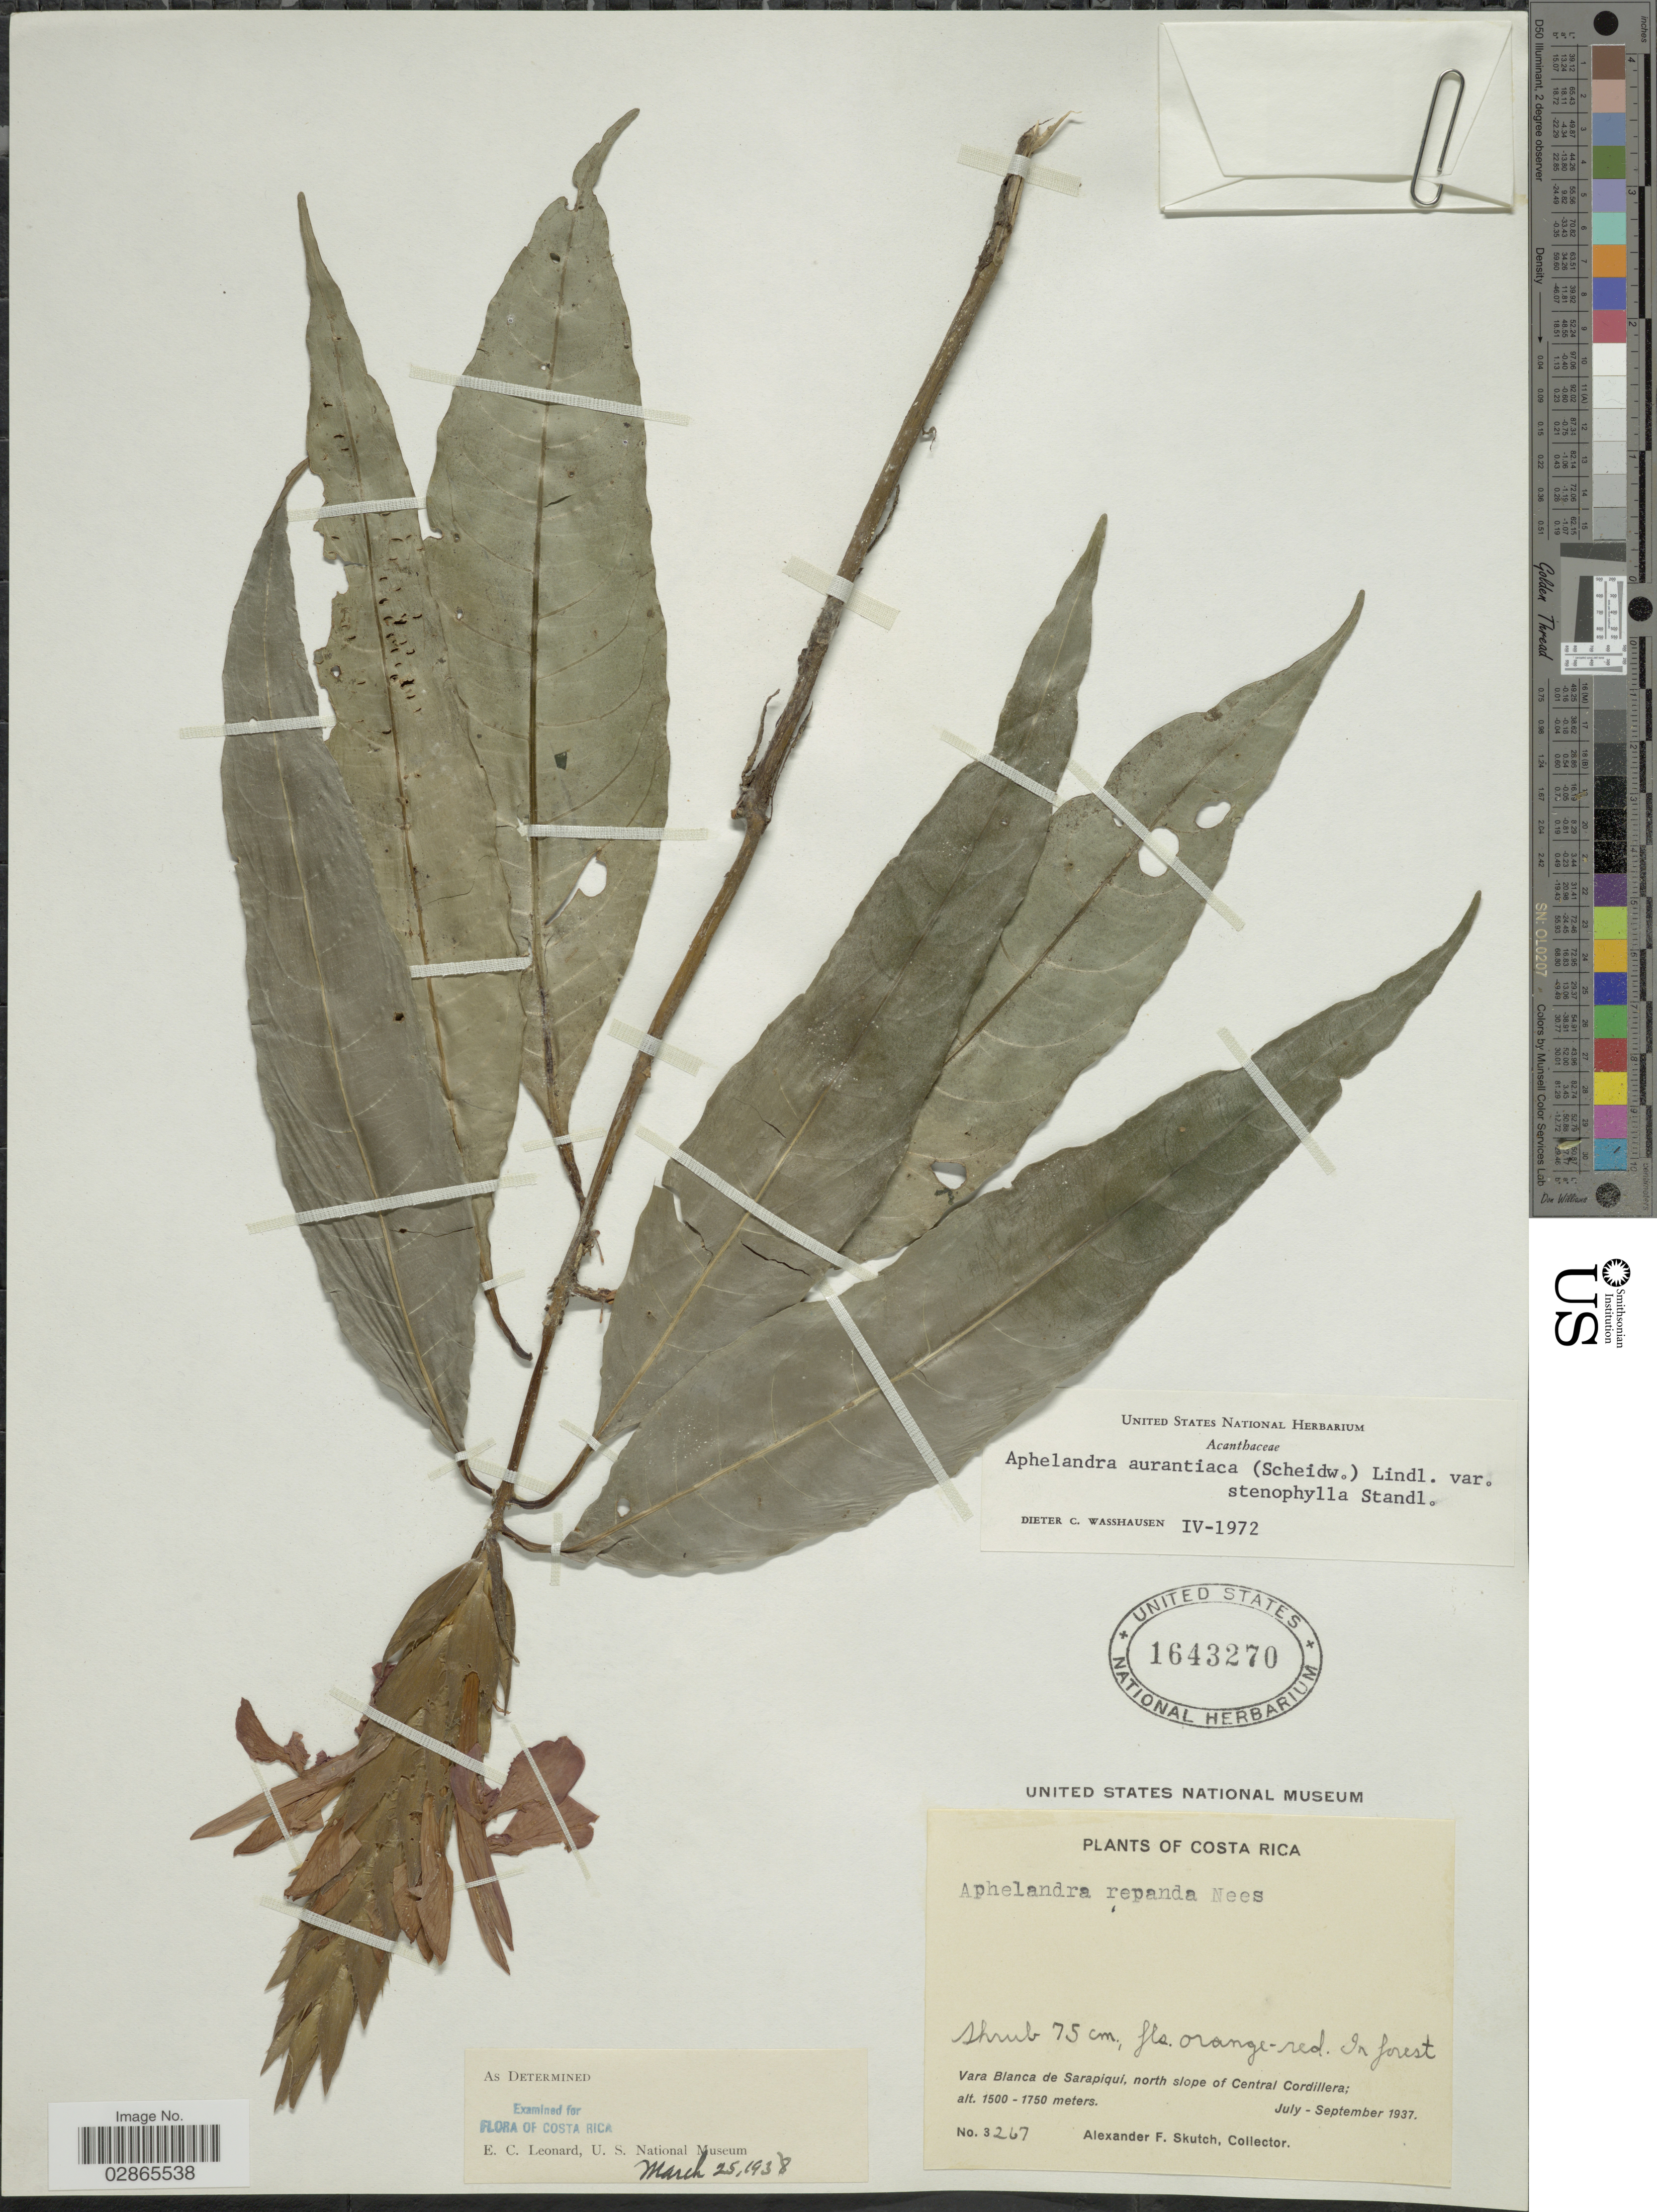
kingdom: Plantae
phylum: Tracheophyta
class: Magnoliopsida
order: Lamiales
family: Acanthaceae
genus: Aphelandra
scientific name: Aphelandra aurantiaca var. stenophylla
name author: Standl.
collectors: A. F. Skutch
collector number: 3267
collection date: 1937-07/1937-09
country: Costa Rica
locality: Vara Blanca de Sarapiqui, north slope of Central Cordillera.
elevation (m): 1500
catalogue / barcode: US 1643270